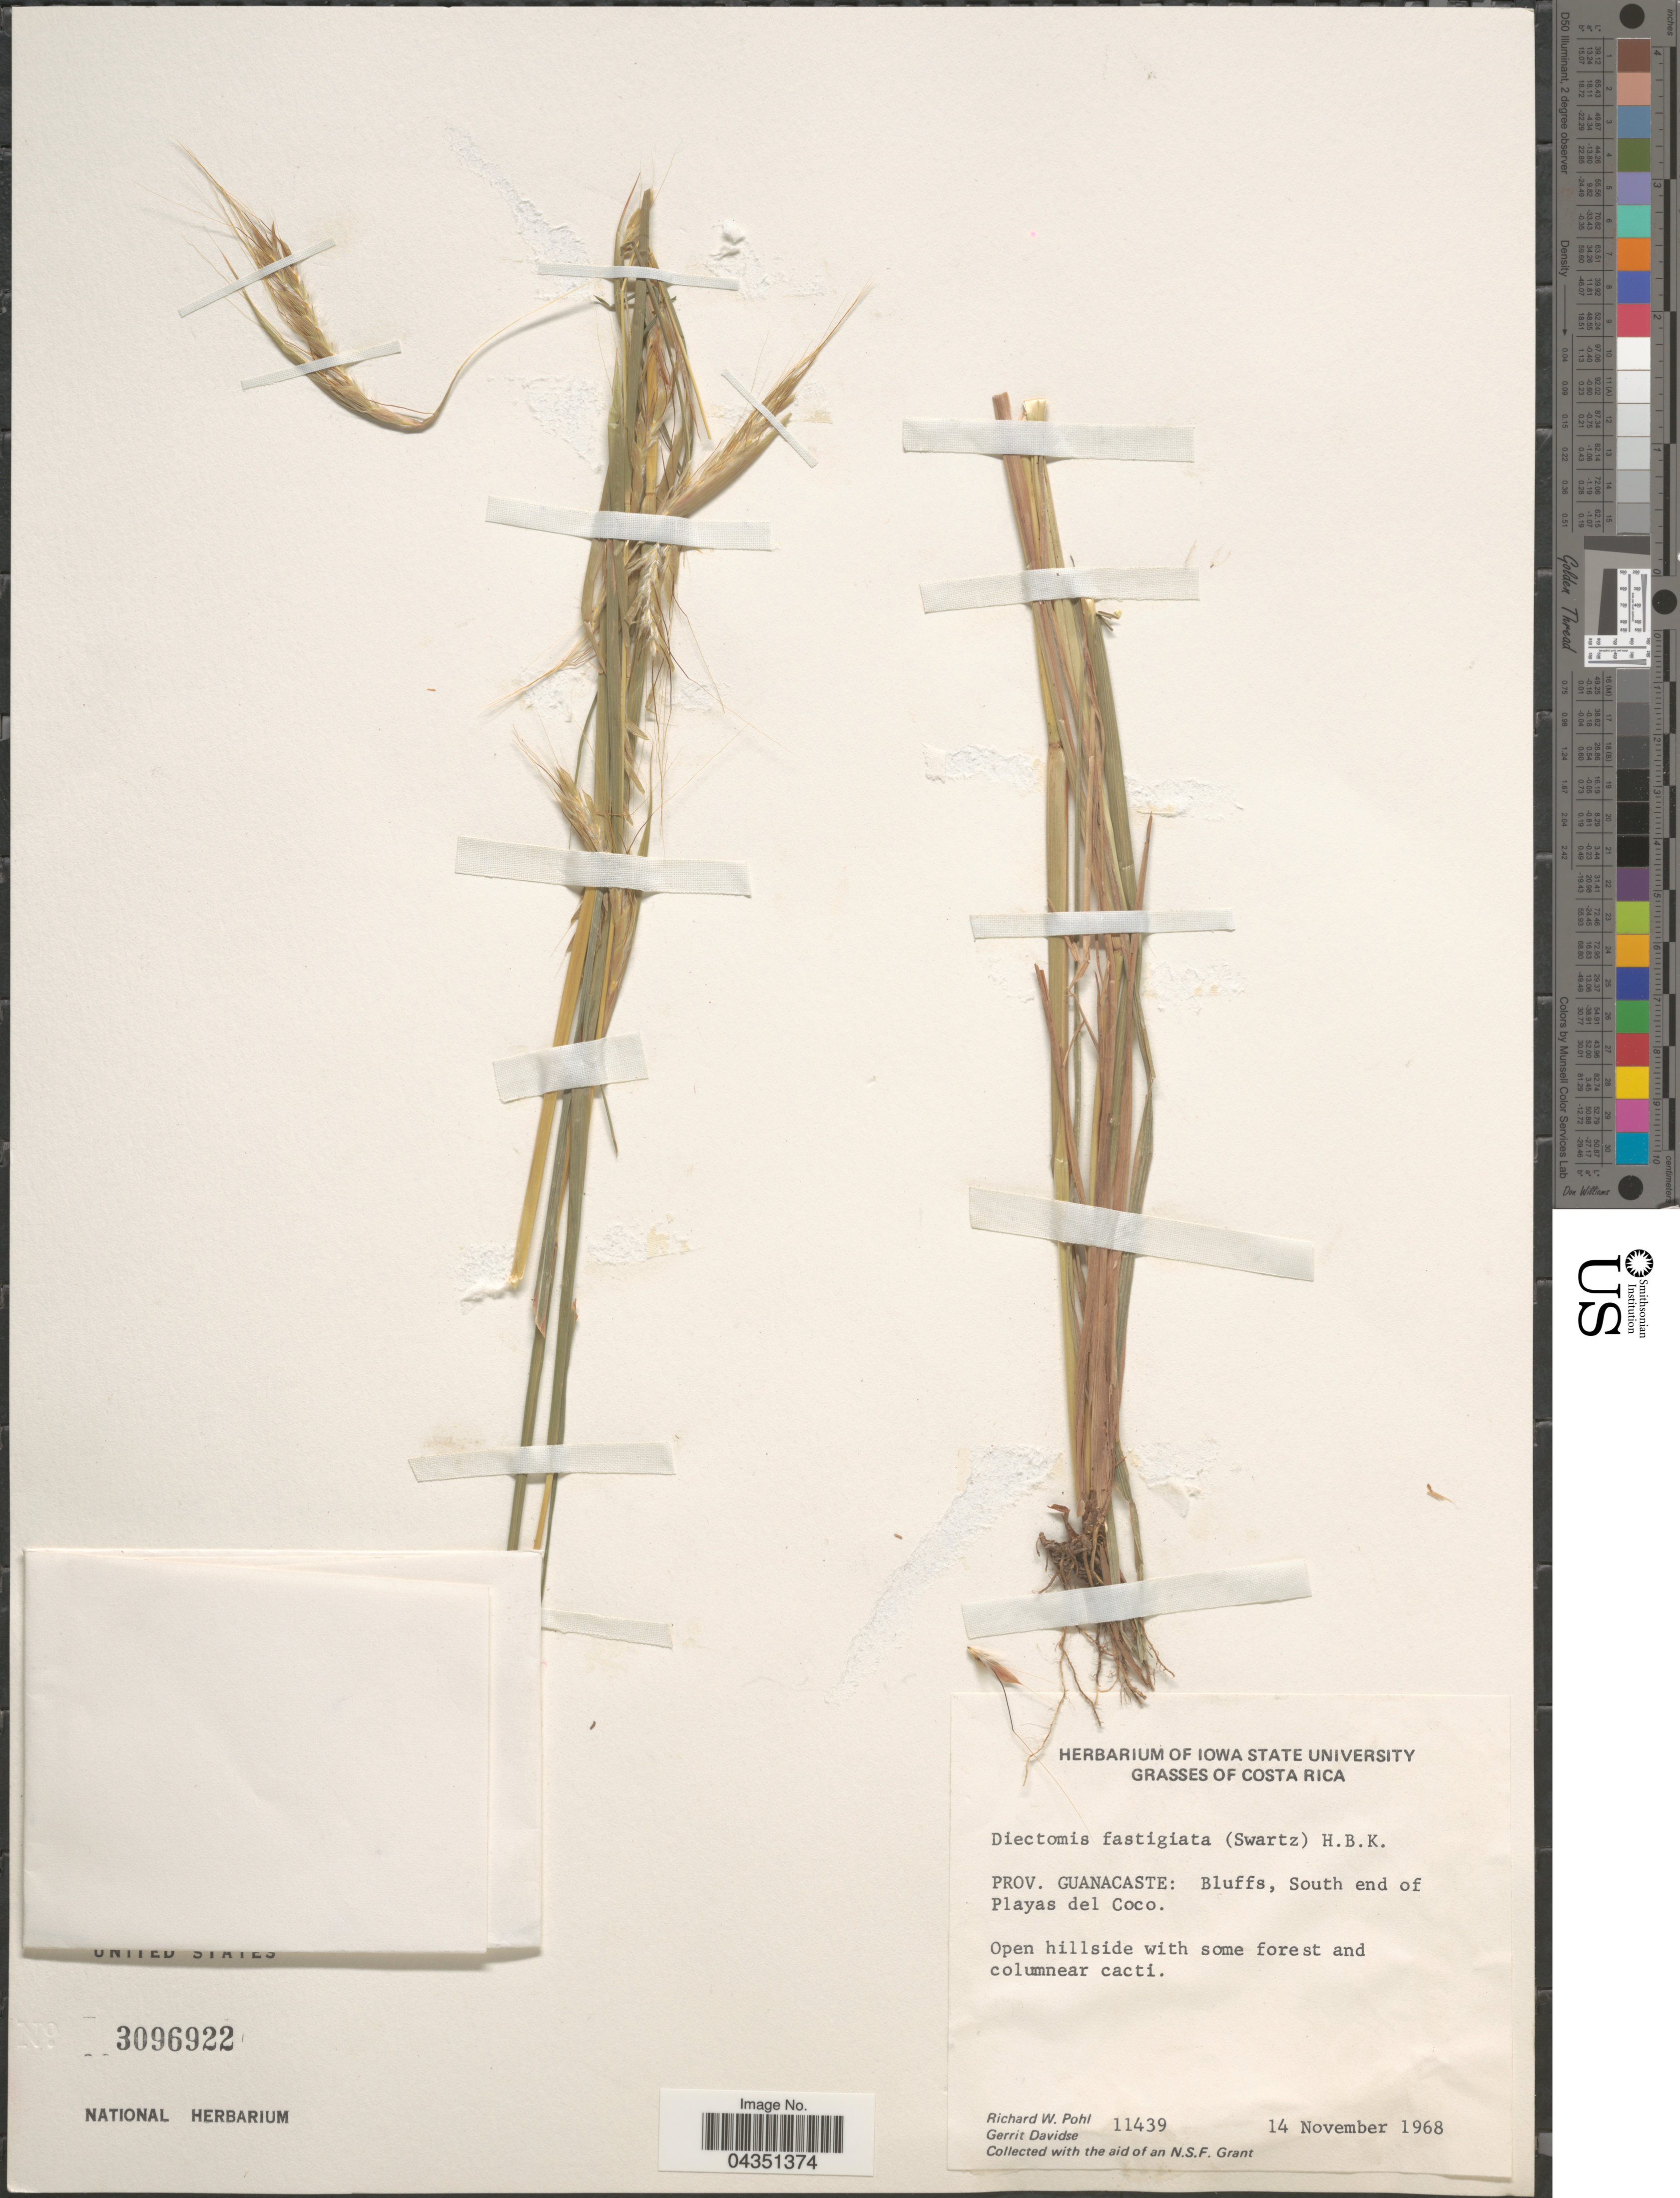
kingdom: Plantae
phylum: Tracheophyta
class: Liliopsida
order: Poales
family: Poaceae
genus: Diectomis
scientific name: Diectomis fastigiata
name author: (Sw.) P. Beauv.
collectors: R. W. Pohl & G. Davidse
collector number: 11439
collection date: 1968-11-14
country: Costa Rica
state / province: Guanacaste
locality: Bluffs, South end of Playas del Coco.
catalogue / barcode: US 3096922